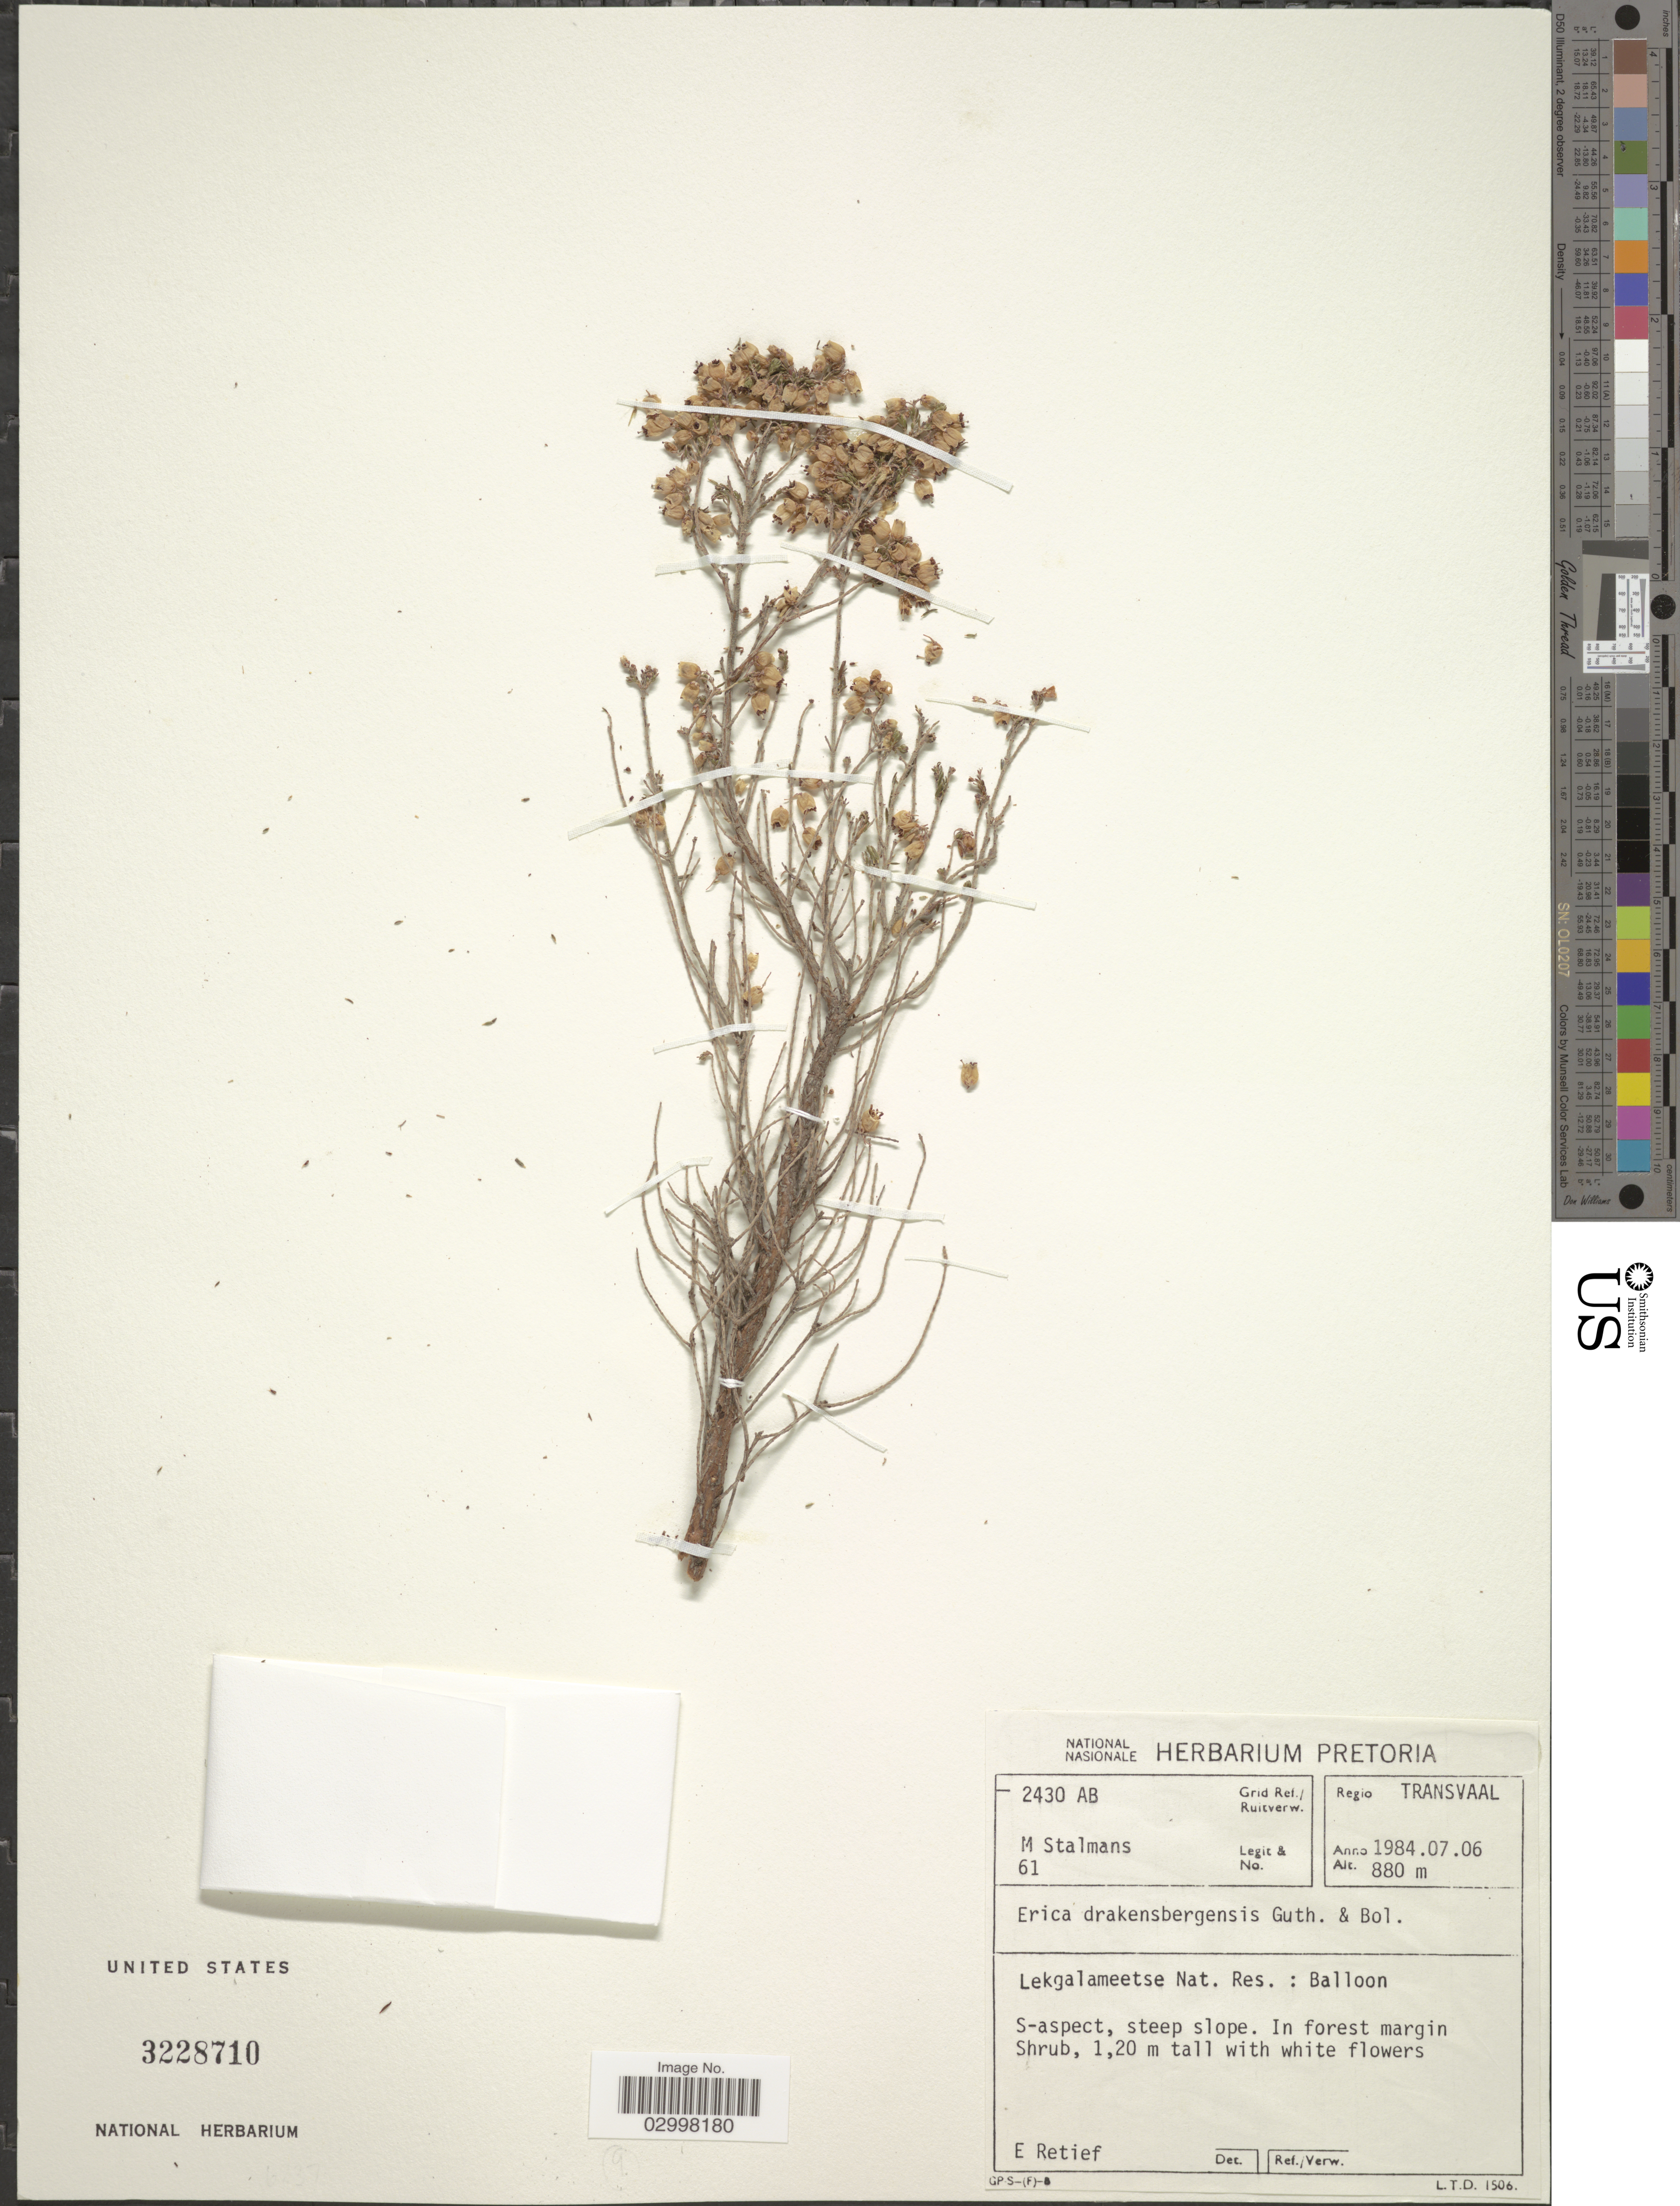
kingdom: Plantae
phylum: Tracheophyta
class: Magnoliopsida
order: Ericales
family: Ericaceae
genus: Erica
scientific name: Erica drakensbergensis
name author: Guthrie & Bolus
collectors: M. Stalmans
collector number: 61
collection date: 1984-07-06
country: South Africa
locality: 2430 AB Grid Ref./ Ruitverw. Regio Transvaal. Lekgalameetse Nat. Res.: Balloon.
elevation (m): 880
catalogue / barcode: US 3228710